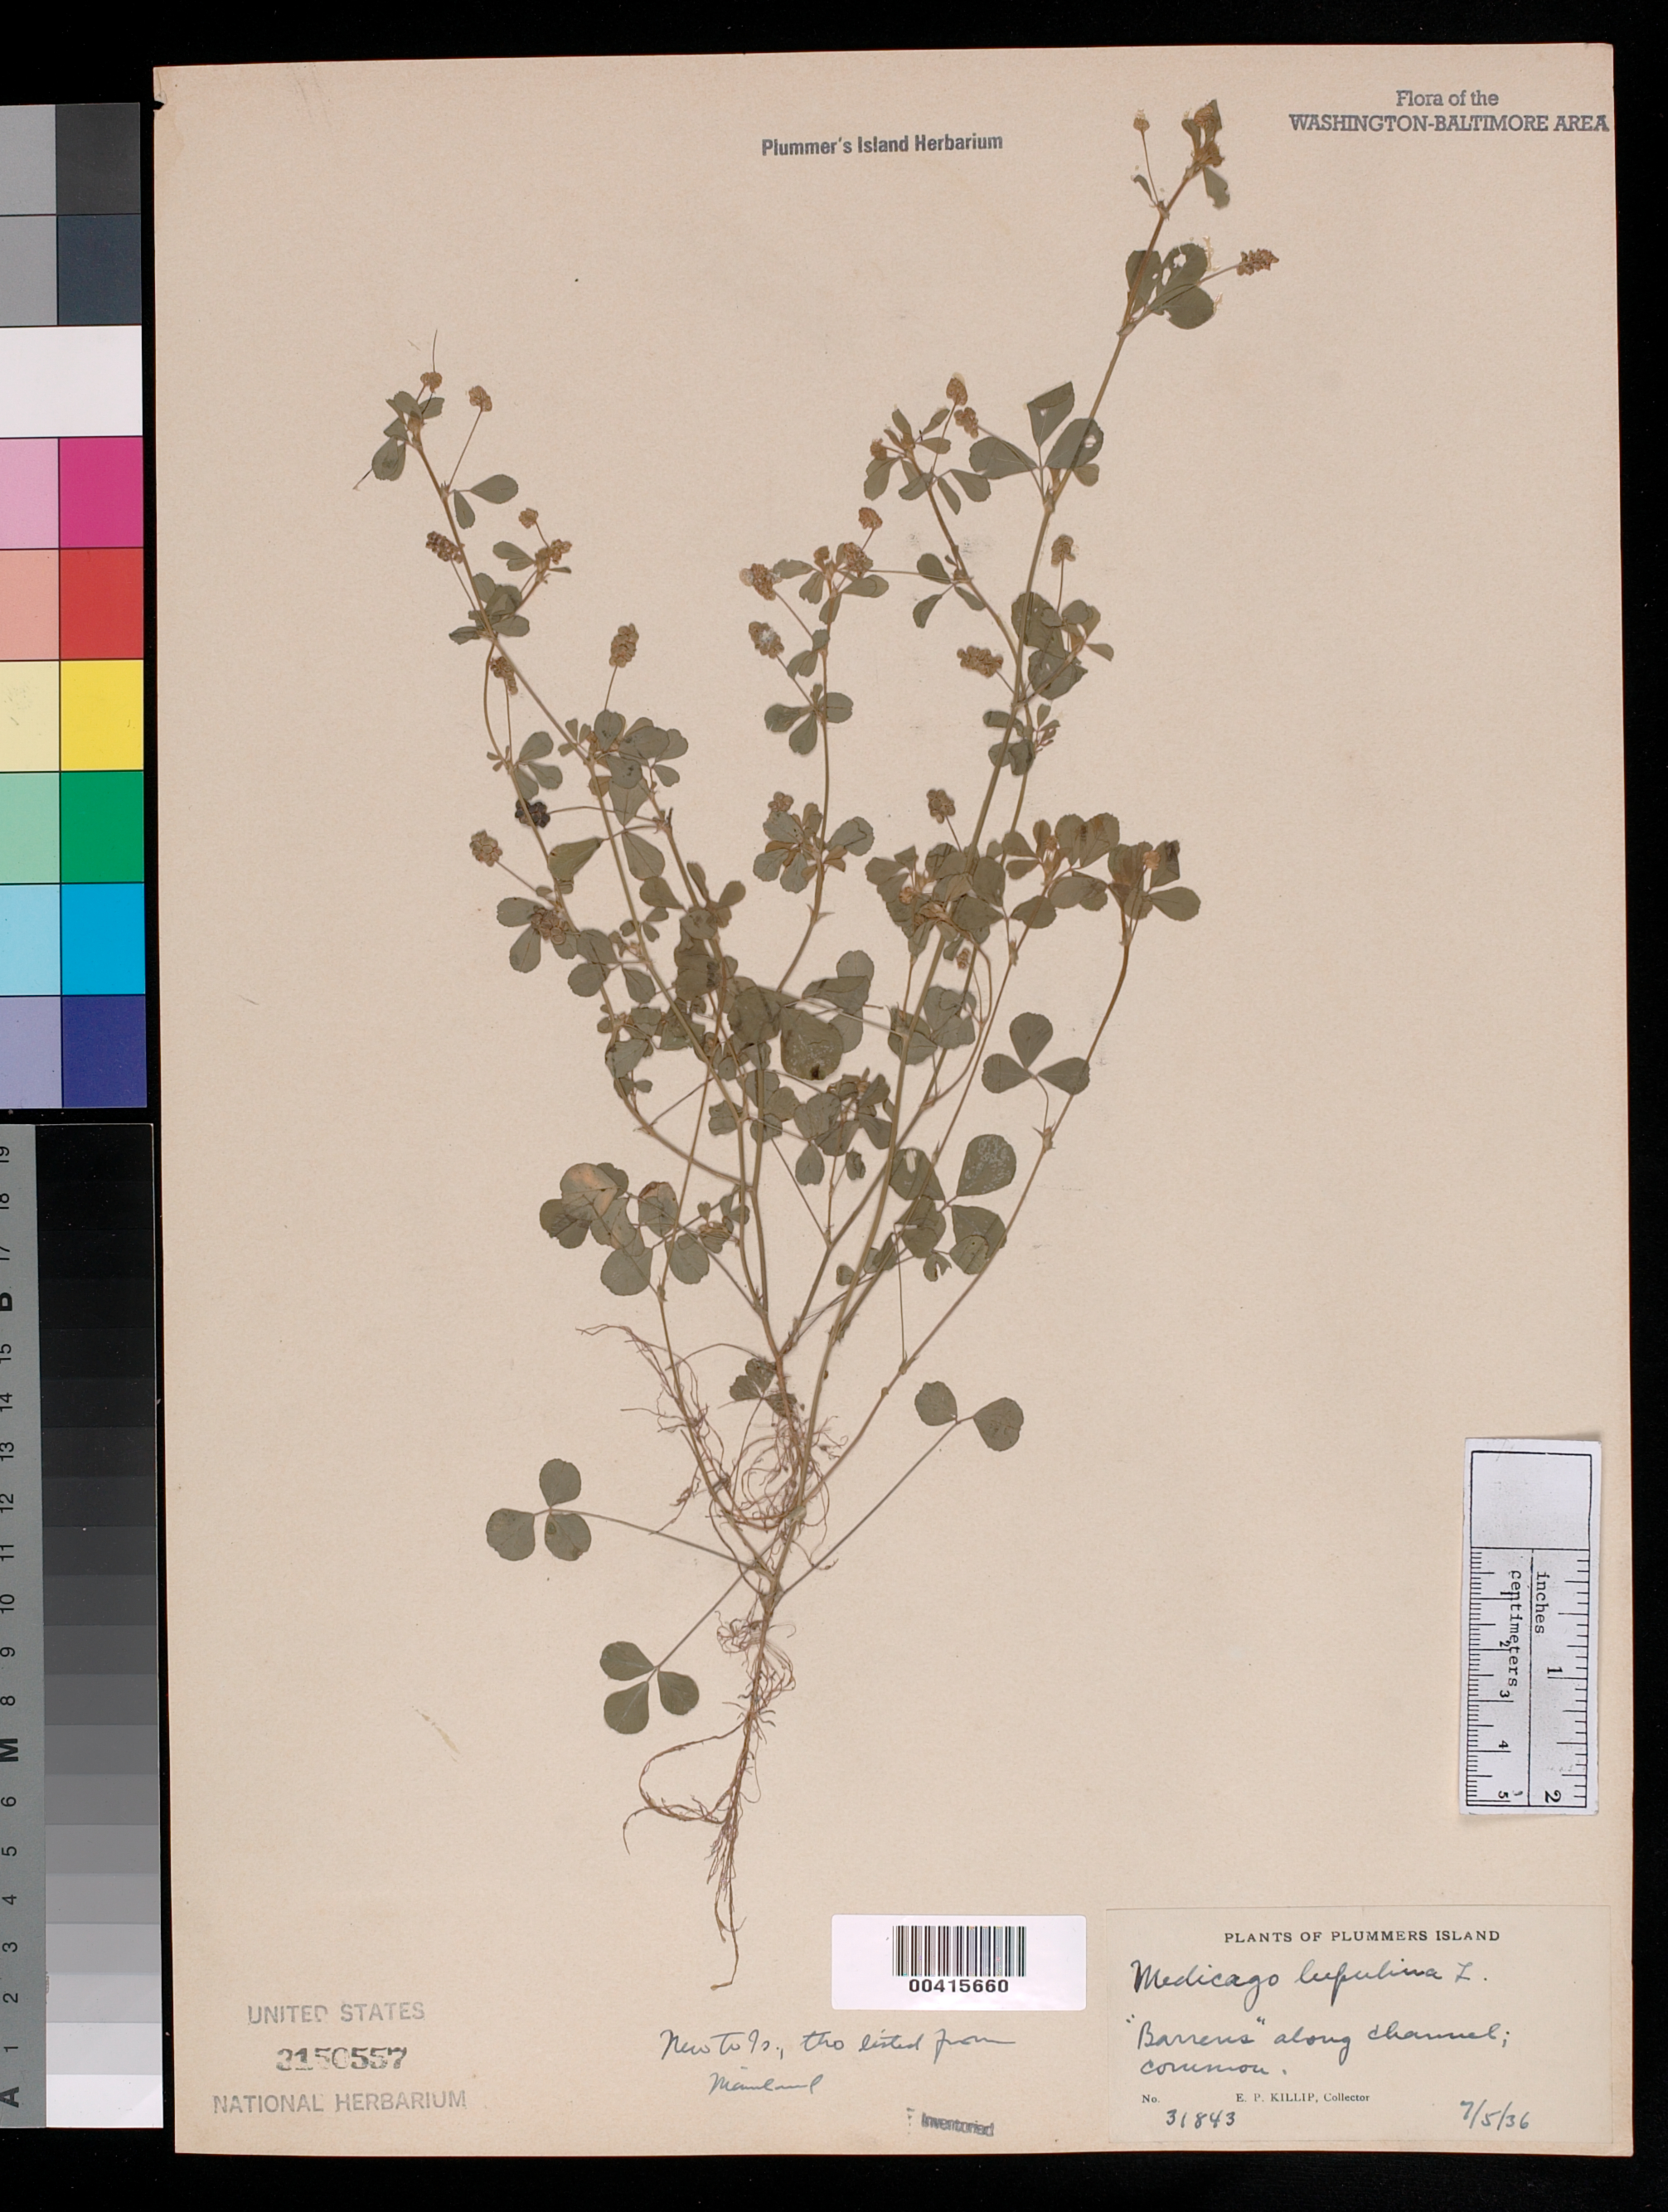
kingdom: Plantae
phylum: Tracheophyta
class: Magnoliopsida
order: Fabales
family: Fabaceae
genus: Medicago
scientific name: Medicago lupulina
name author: L.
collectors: E. P. Killip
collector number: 31843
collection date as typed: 05 Jul 1936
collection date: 1936-07-05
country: United States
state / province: Maryland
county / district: Montgomery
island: Plummers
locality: Plummer's Island; "barrens" along Channel C. & O. Canal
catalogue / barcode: US 3150557